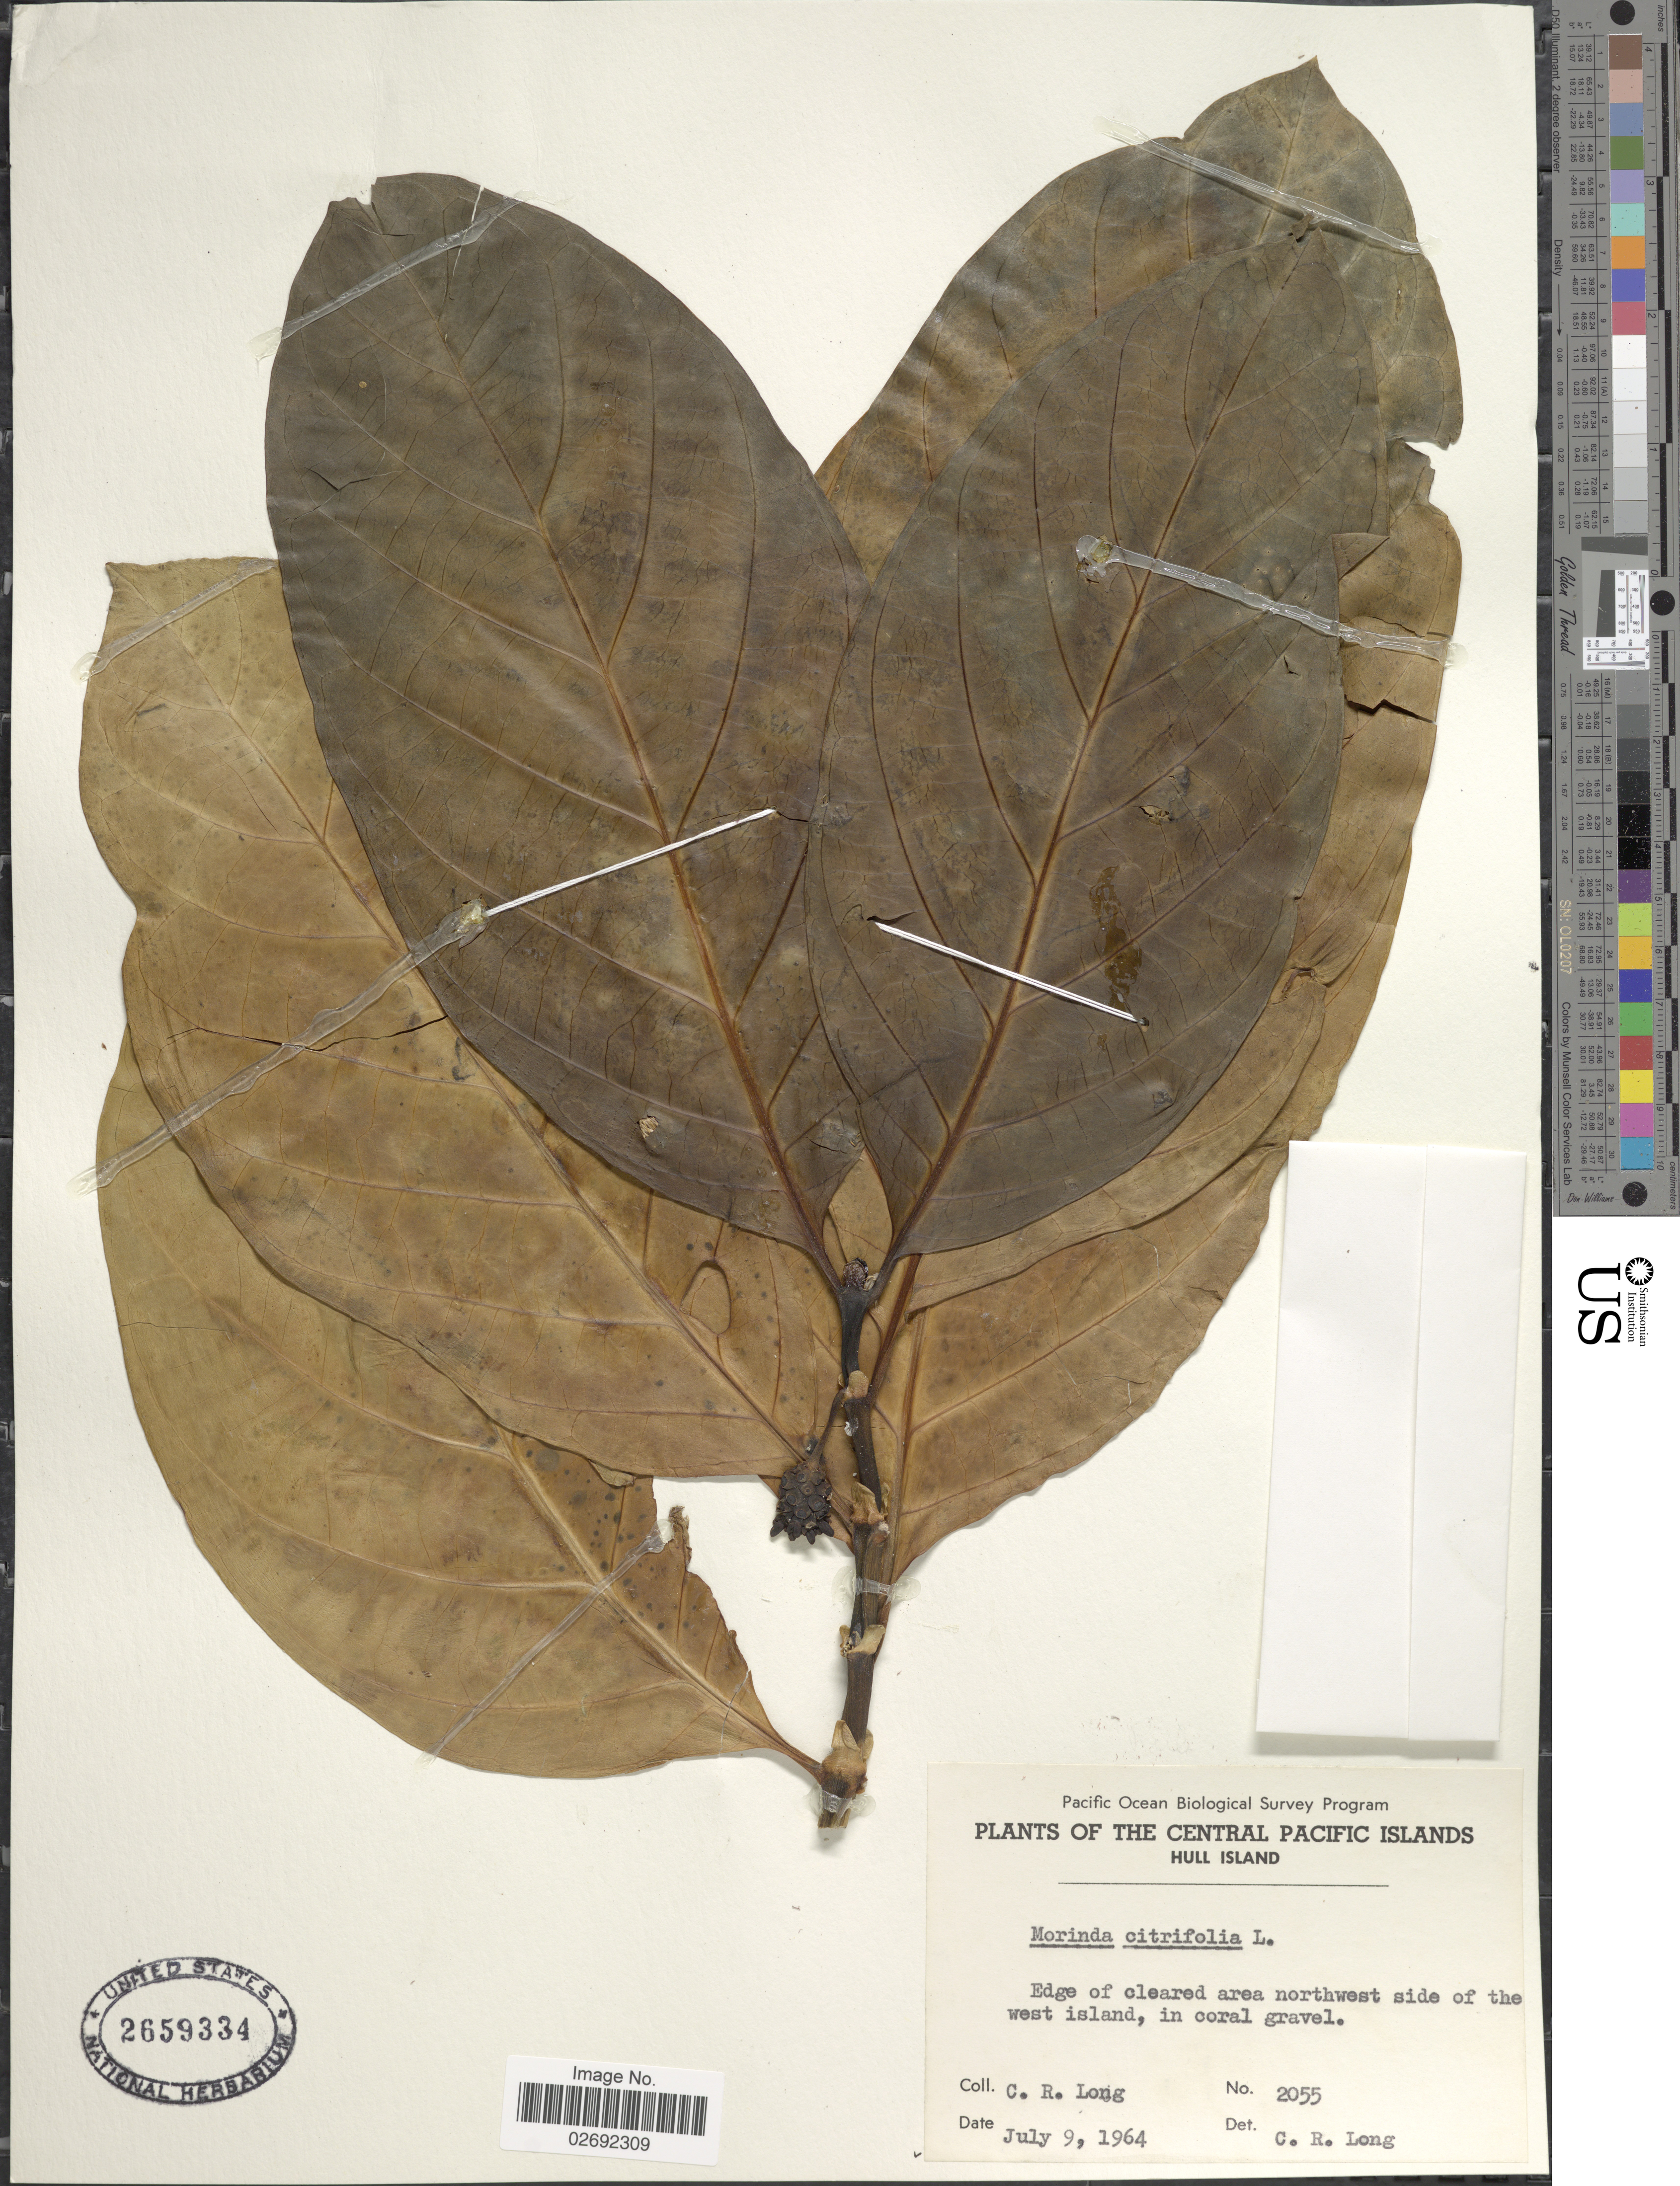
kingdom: Plantae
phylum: Tracheophyta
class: Magnoliopsida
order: Gentianales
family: Rubiaceae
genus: Morinda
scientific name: Morinda citrifolia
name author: L.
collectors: C. R. Long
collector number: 2055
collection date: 1964-07-09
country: Kiribati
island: Orona [Hull] Atoll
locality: Central Pacific Islands. Hull Island. northwest side of the west island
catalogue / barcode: US 2659334